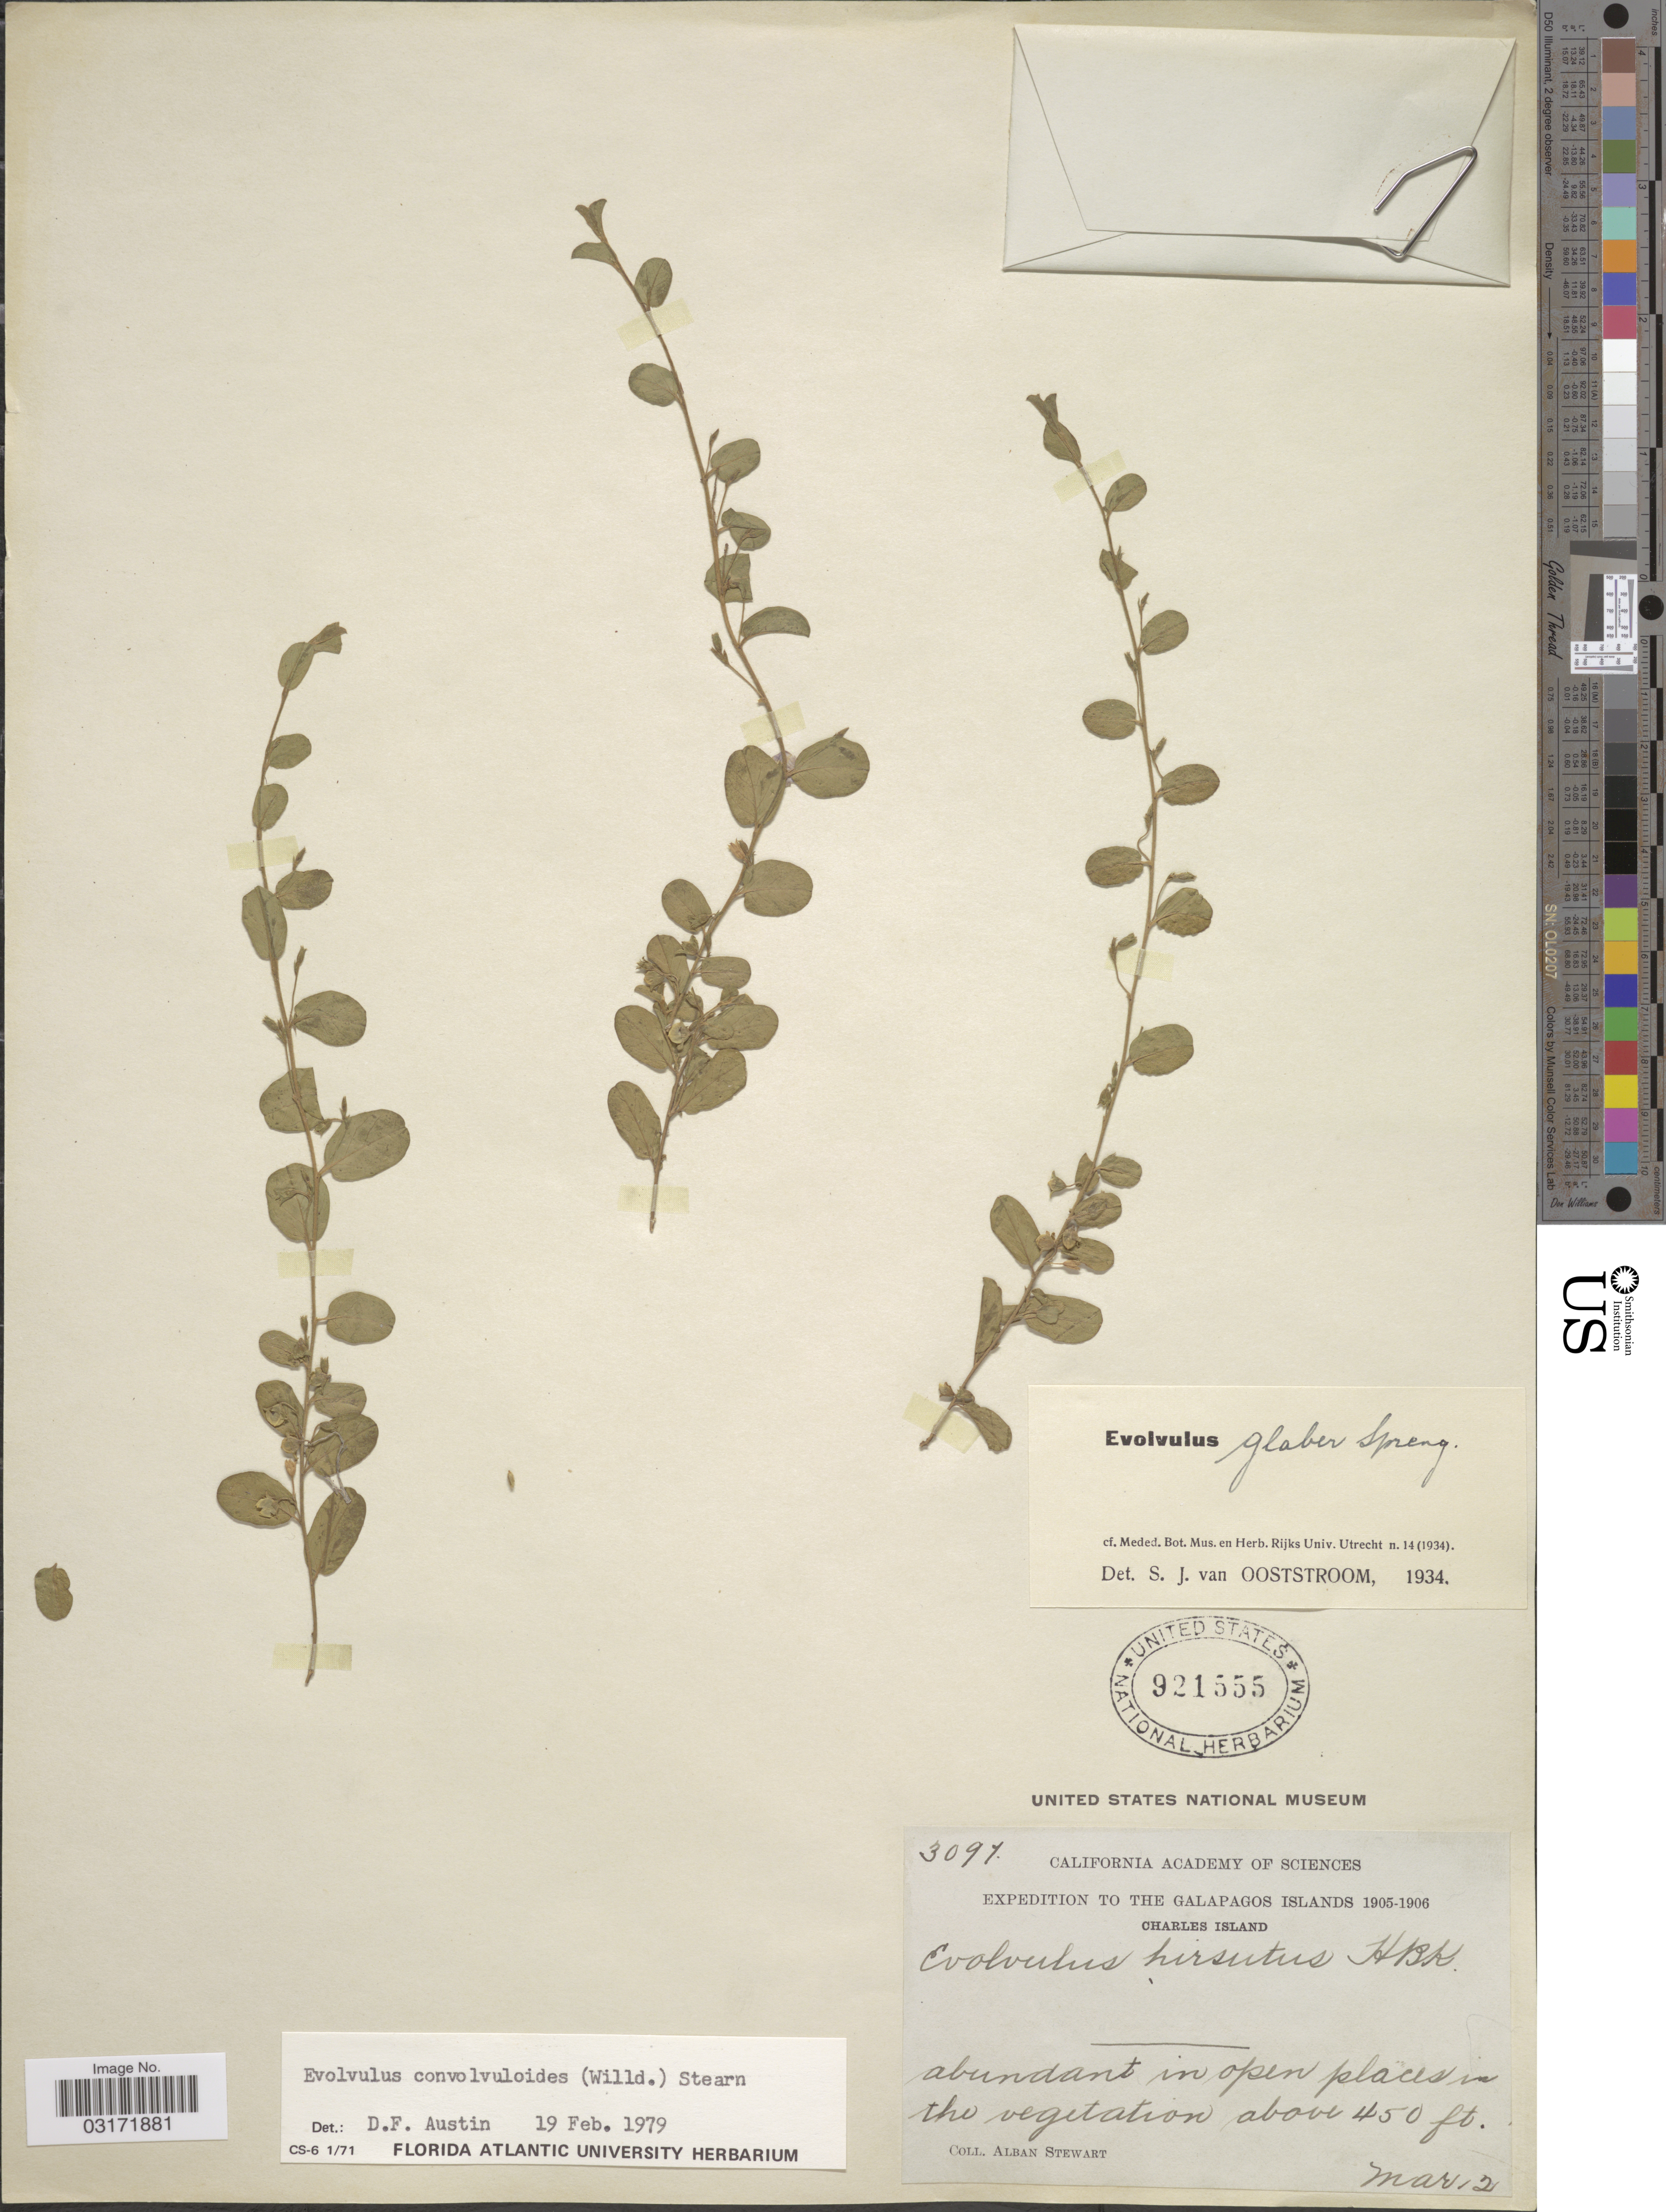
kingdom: Plantae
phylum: Tracheophyta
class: Magnoliopsida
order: Solanales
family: Convolvulaceae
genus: Evolvulus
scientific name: Evolvulus convolvuloides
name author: (Willd. ex Schult.) Stearn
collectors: A. Stewart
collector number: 3097*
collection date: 1905-03-12/1906-03-12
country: Ecuador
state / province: Colón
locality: The Galapagos Islands, Charles Island.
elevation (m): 137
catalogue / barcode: US 921555